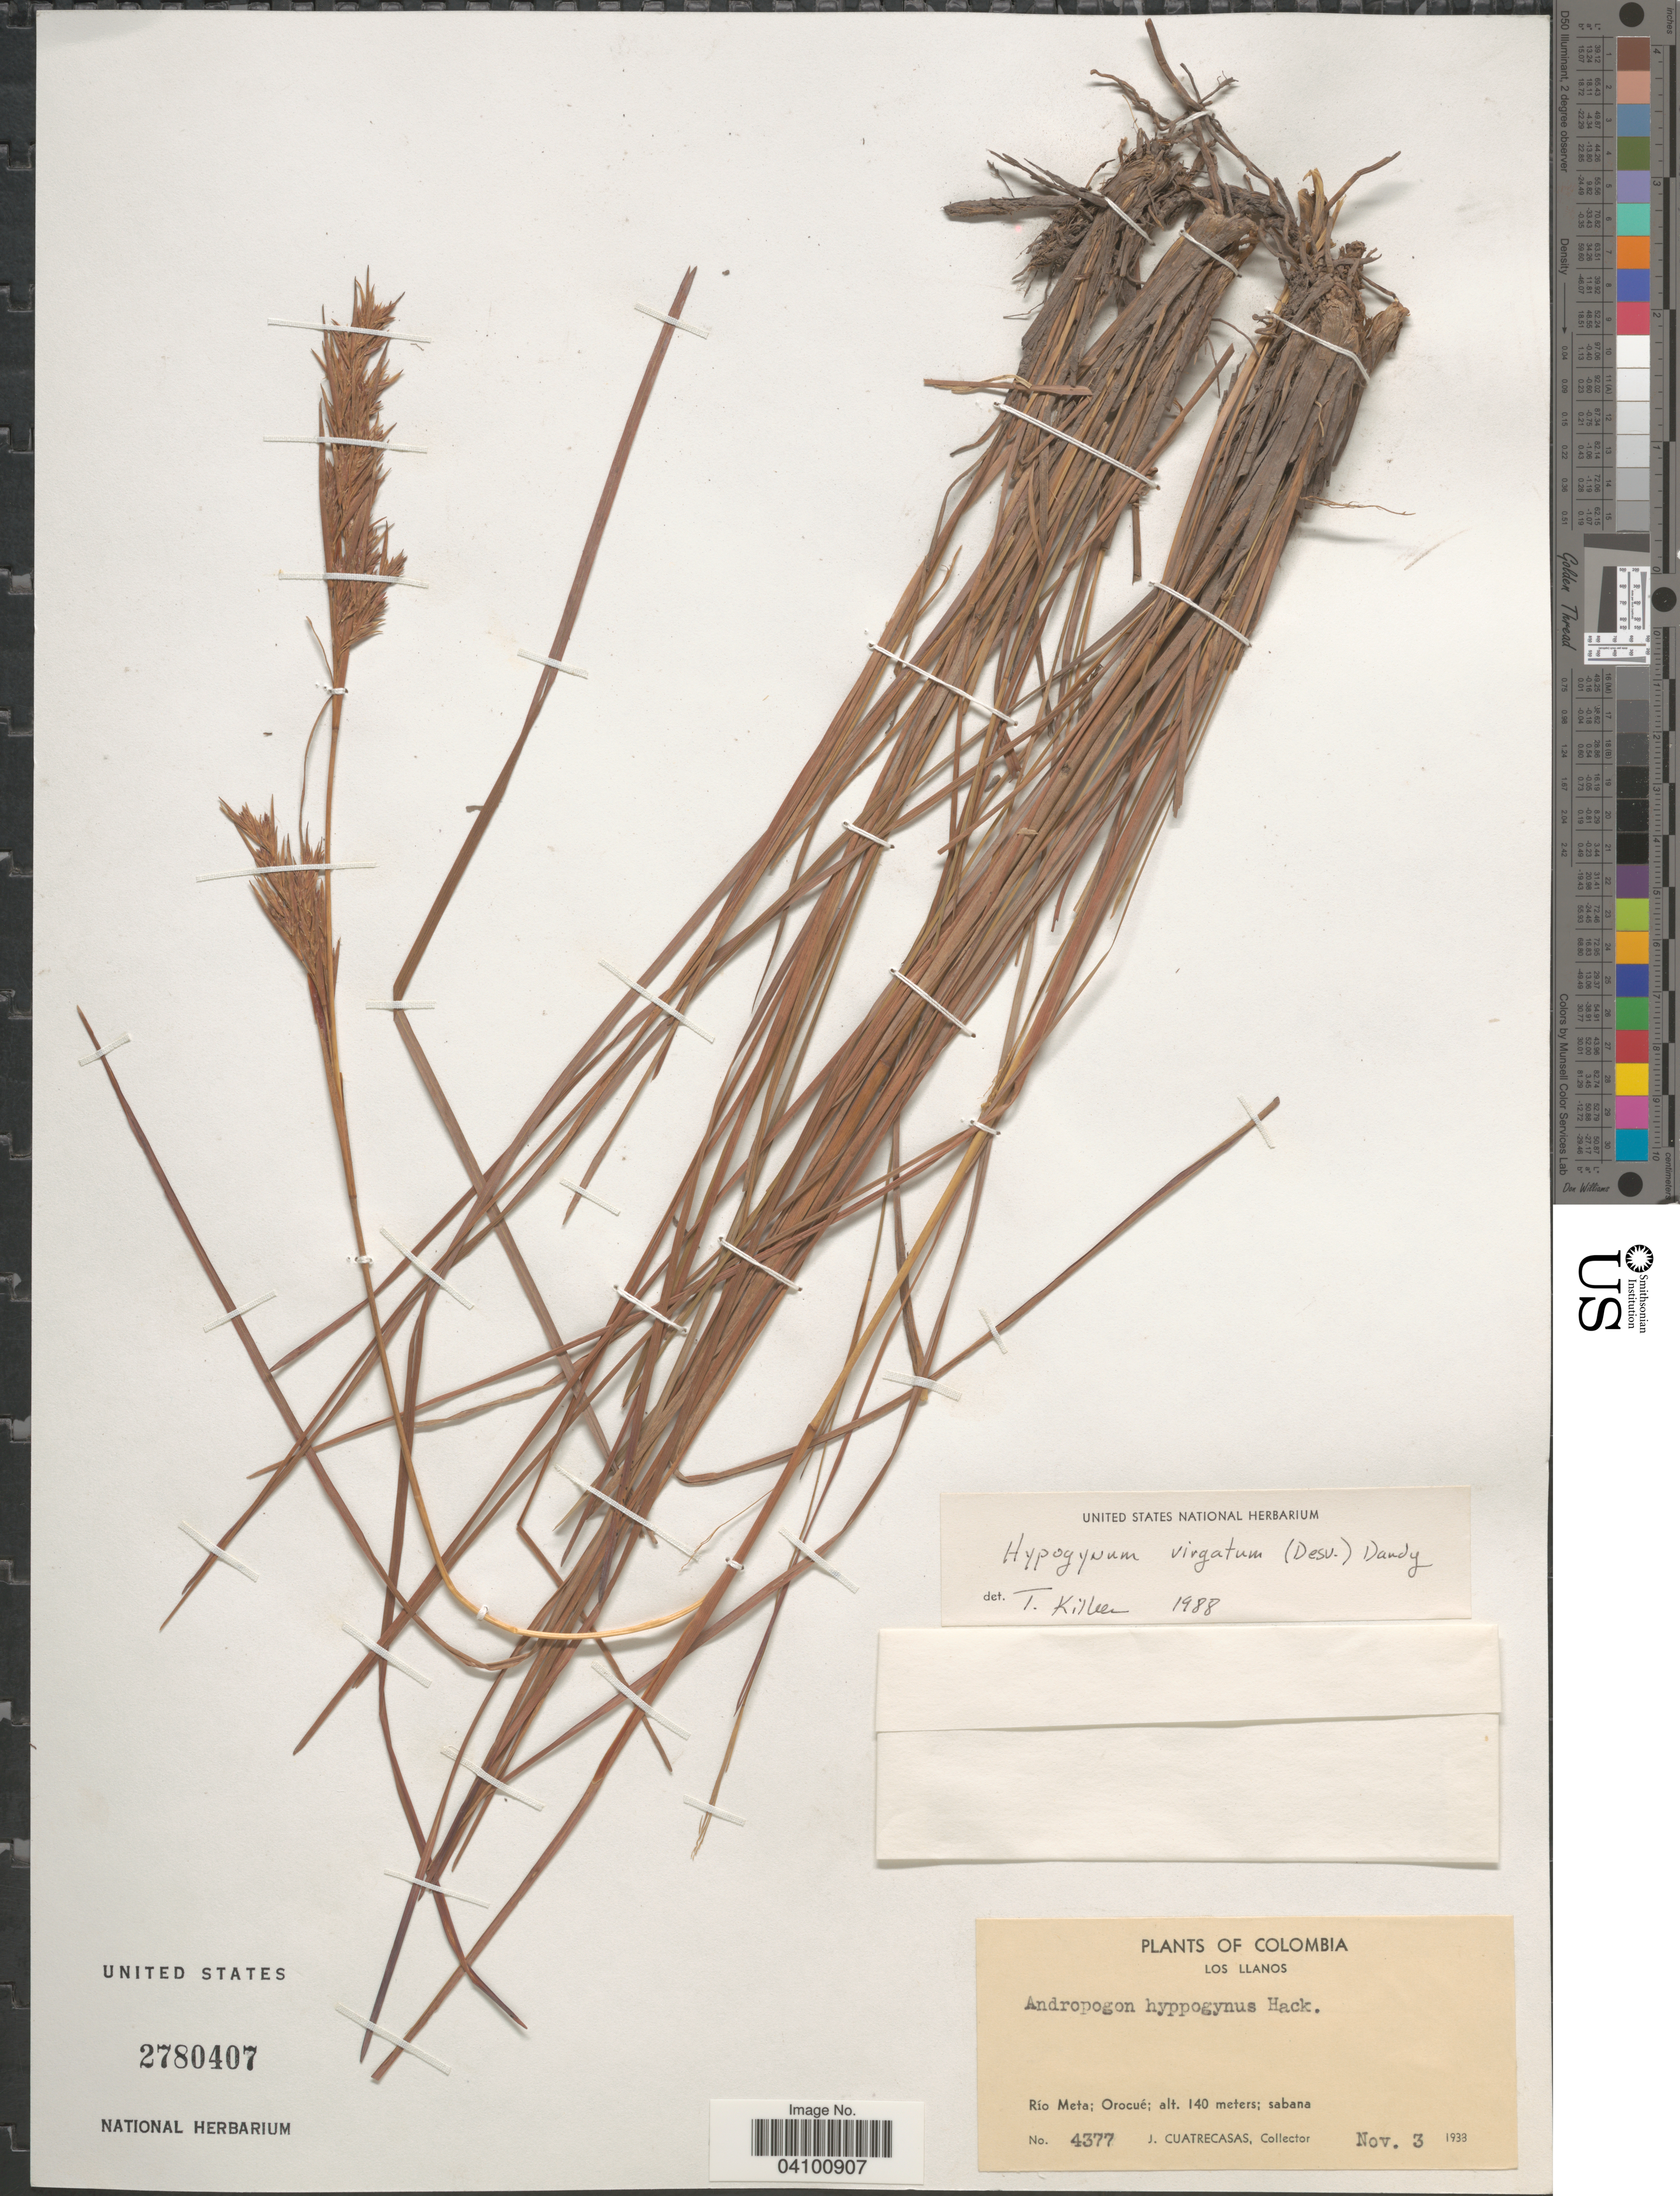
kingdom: Plantae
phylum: Tracheophyta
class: Liliopsida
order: Poales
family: Poaceae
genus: Andropogon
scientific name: Andropogon virgatus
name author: Desv. ex Ham.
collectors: J. Cuatrecasas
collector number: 4377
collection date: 1933-11-03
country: Colombia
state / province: Meta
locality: Los Llanos. Río Meta: Orocué.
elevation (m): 140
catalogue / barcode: US 2780407